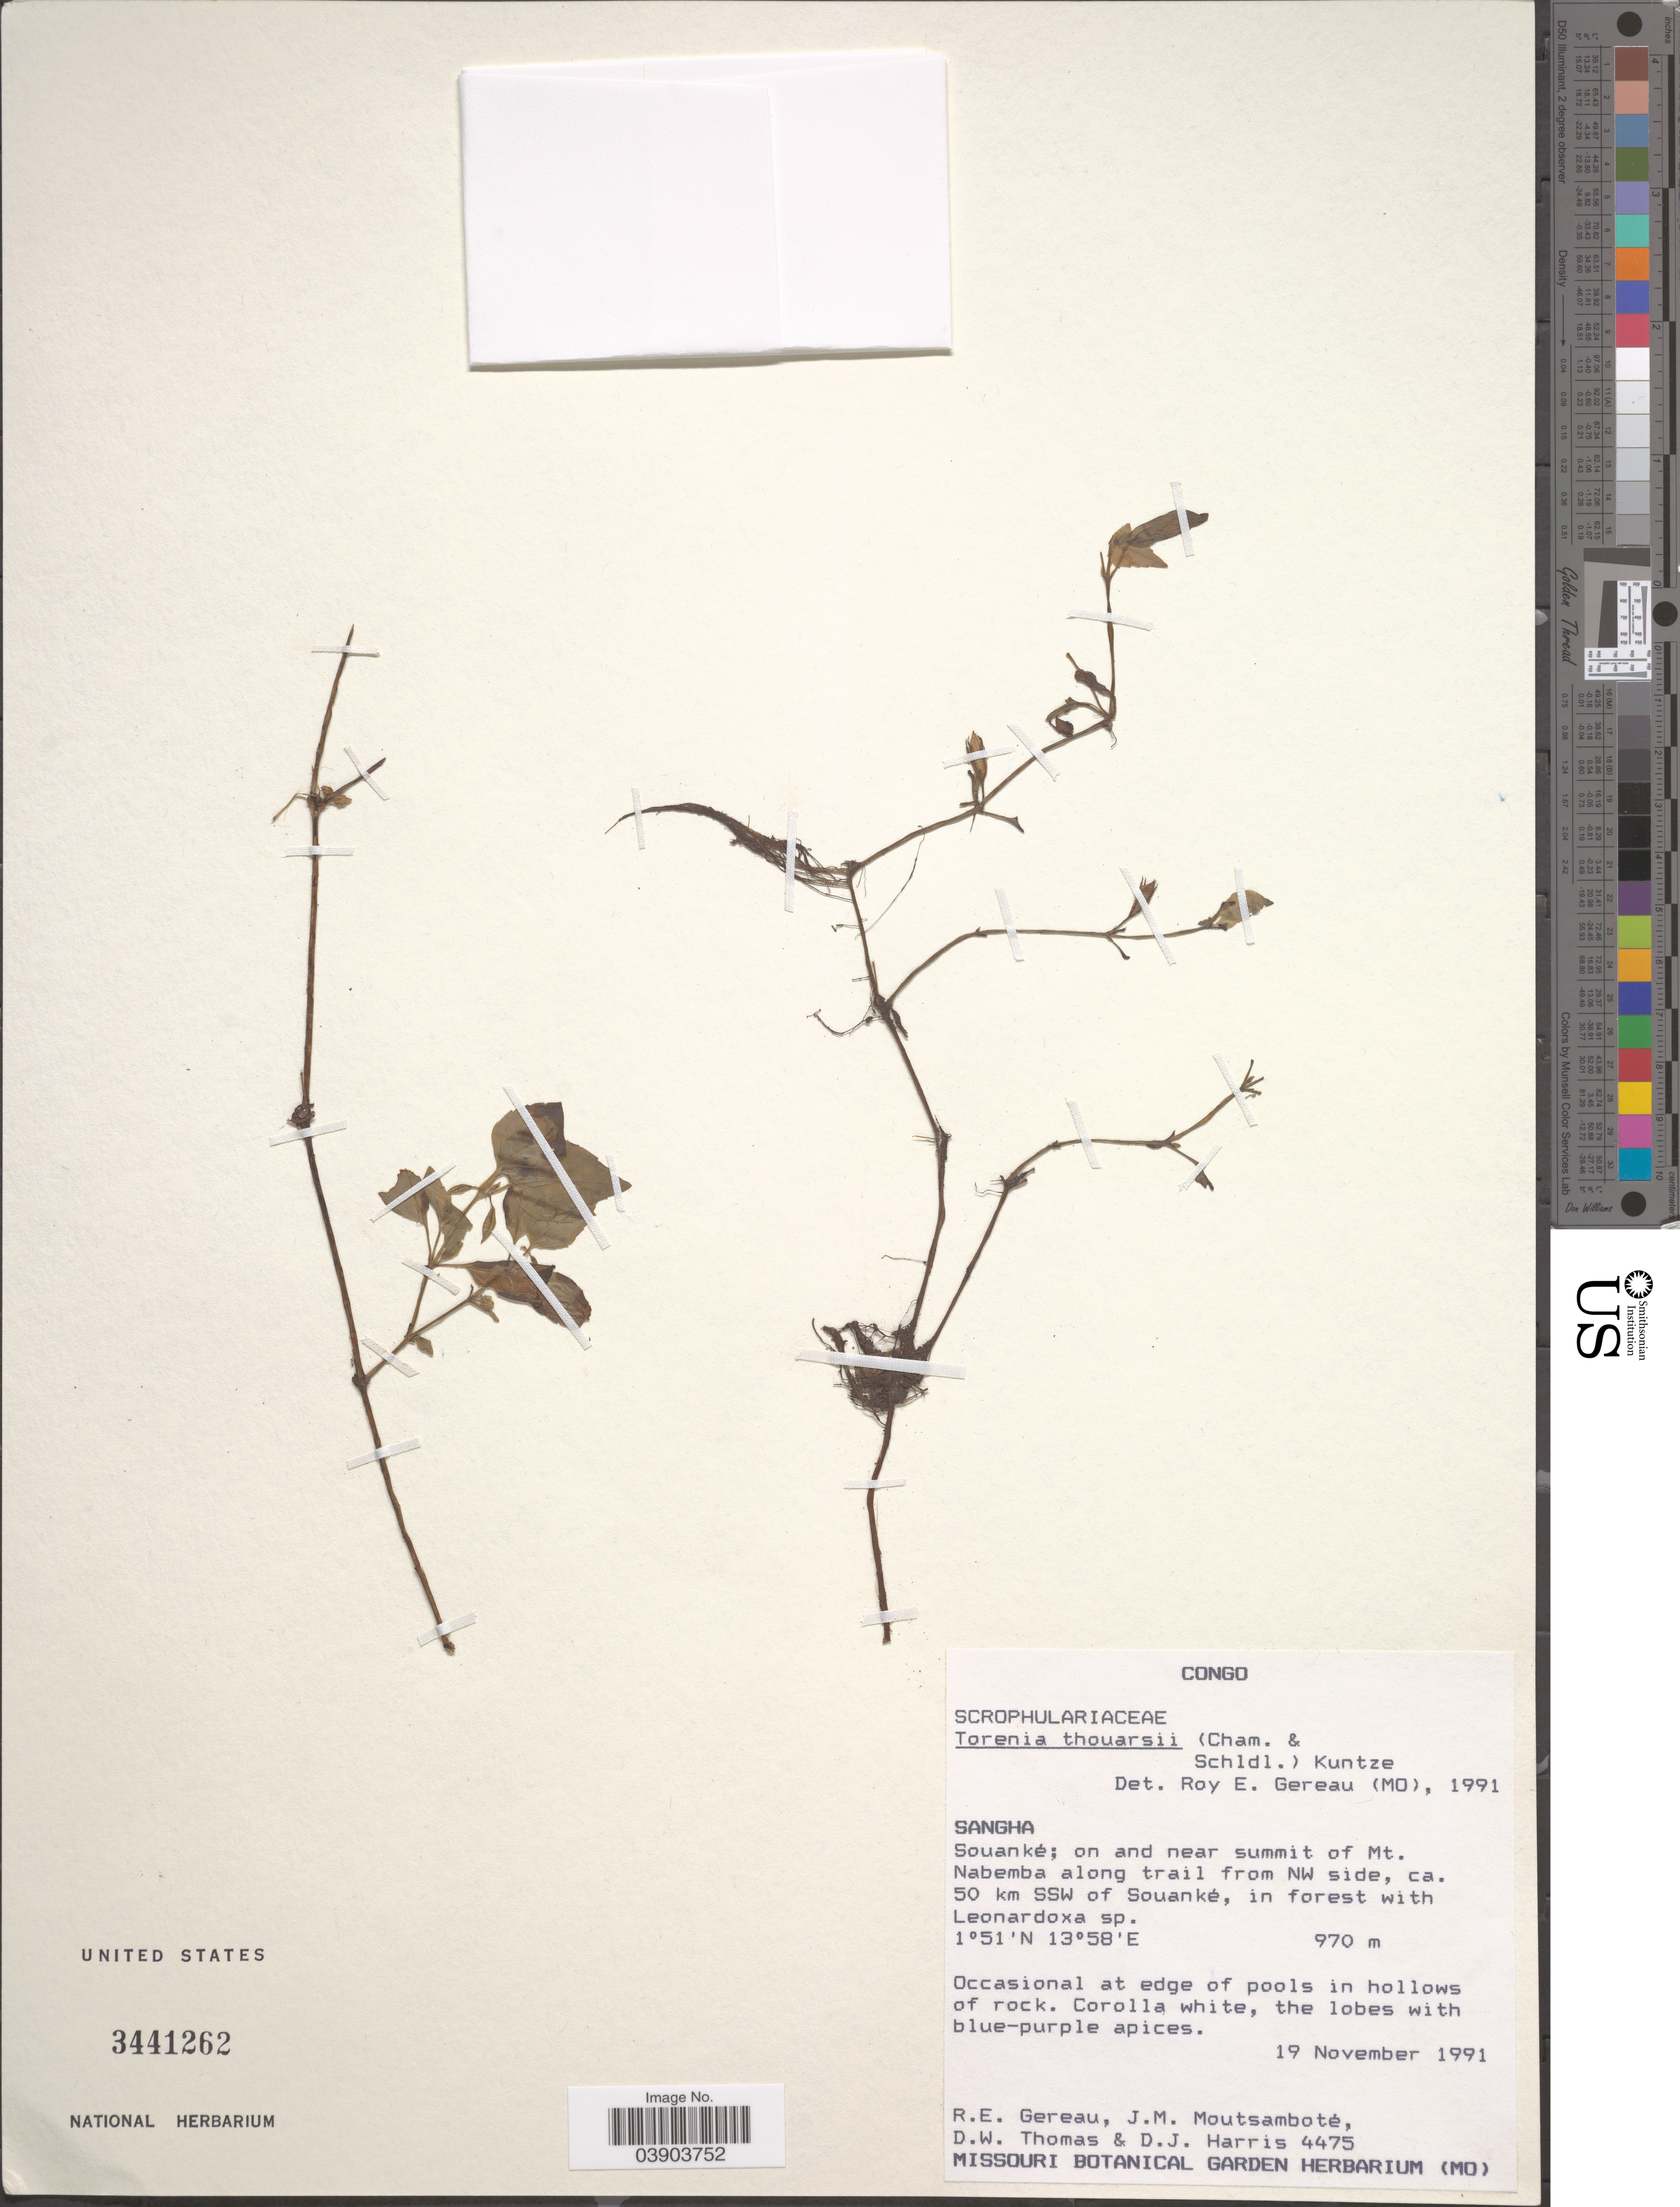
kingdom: Plantae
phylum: Tracheophyta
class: Magnoliopsida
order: Lamiales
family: Linderniaceae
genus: Torenia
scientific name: Torenia thouarsii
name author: (Cham. & Schltdl.) Kuntze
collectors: R. Gereau, J. Moutsambote & D. W. Thomas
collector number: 4475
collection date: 1991-11-19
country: Congo, Republic of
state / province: Sangha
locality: Souanké; on and near summit of Mt. Nabemba along trail from NW side, ca. 50 km SSW of Souanké.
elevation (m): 970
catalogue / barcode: US 3441262